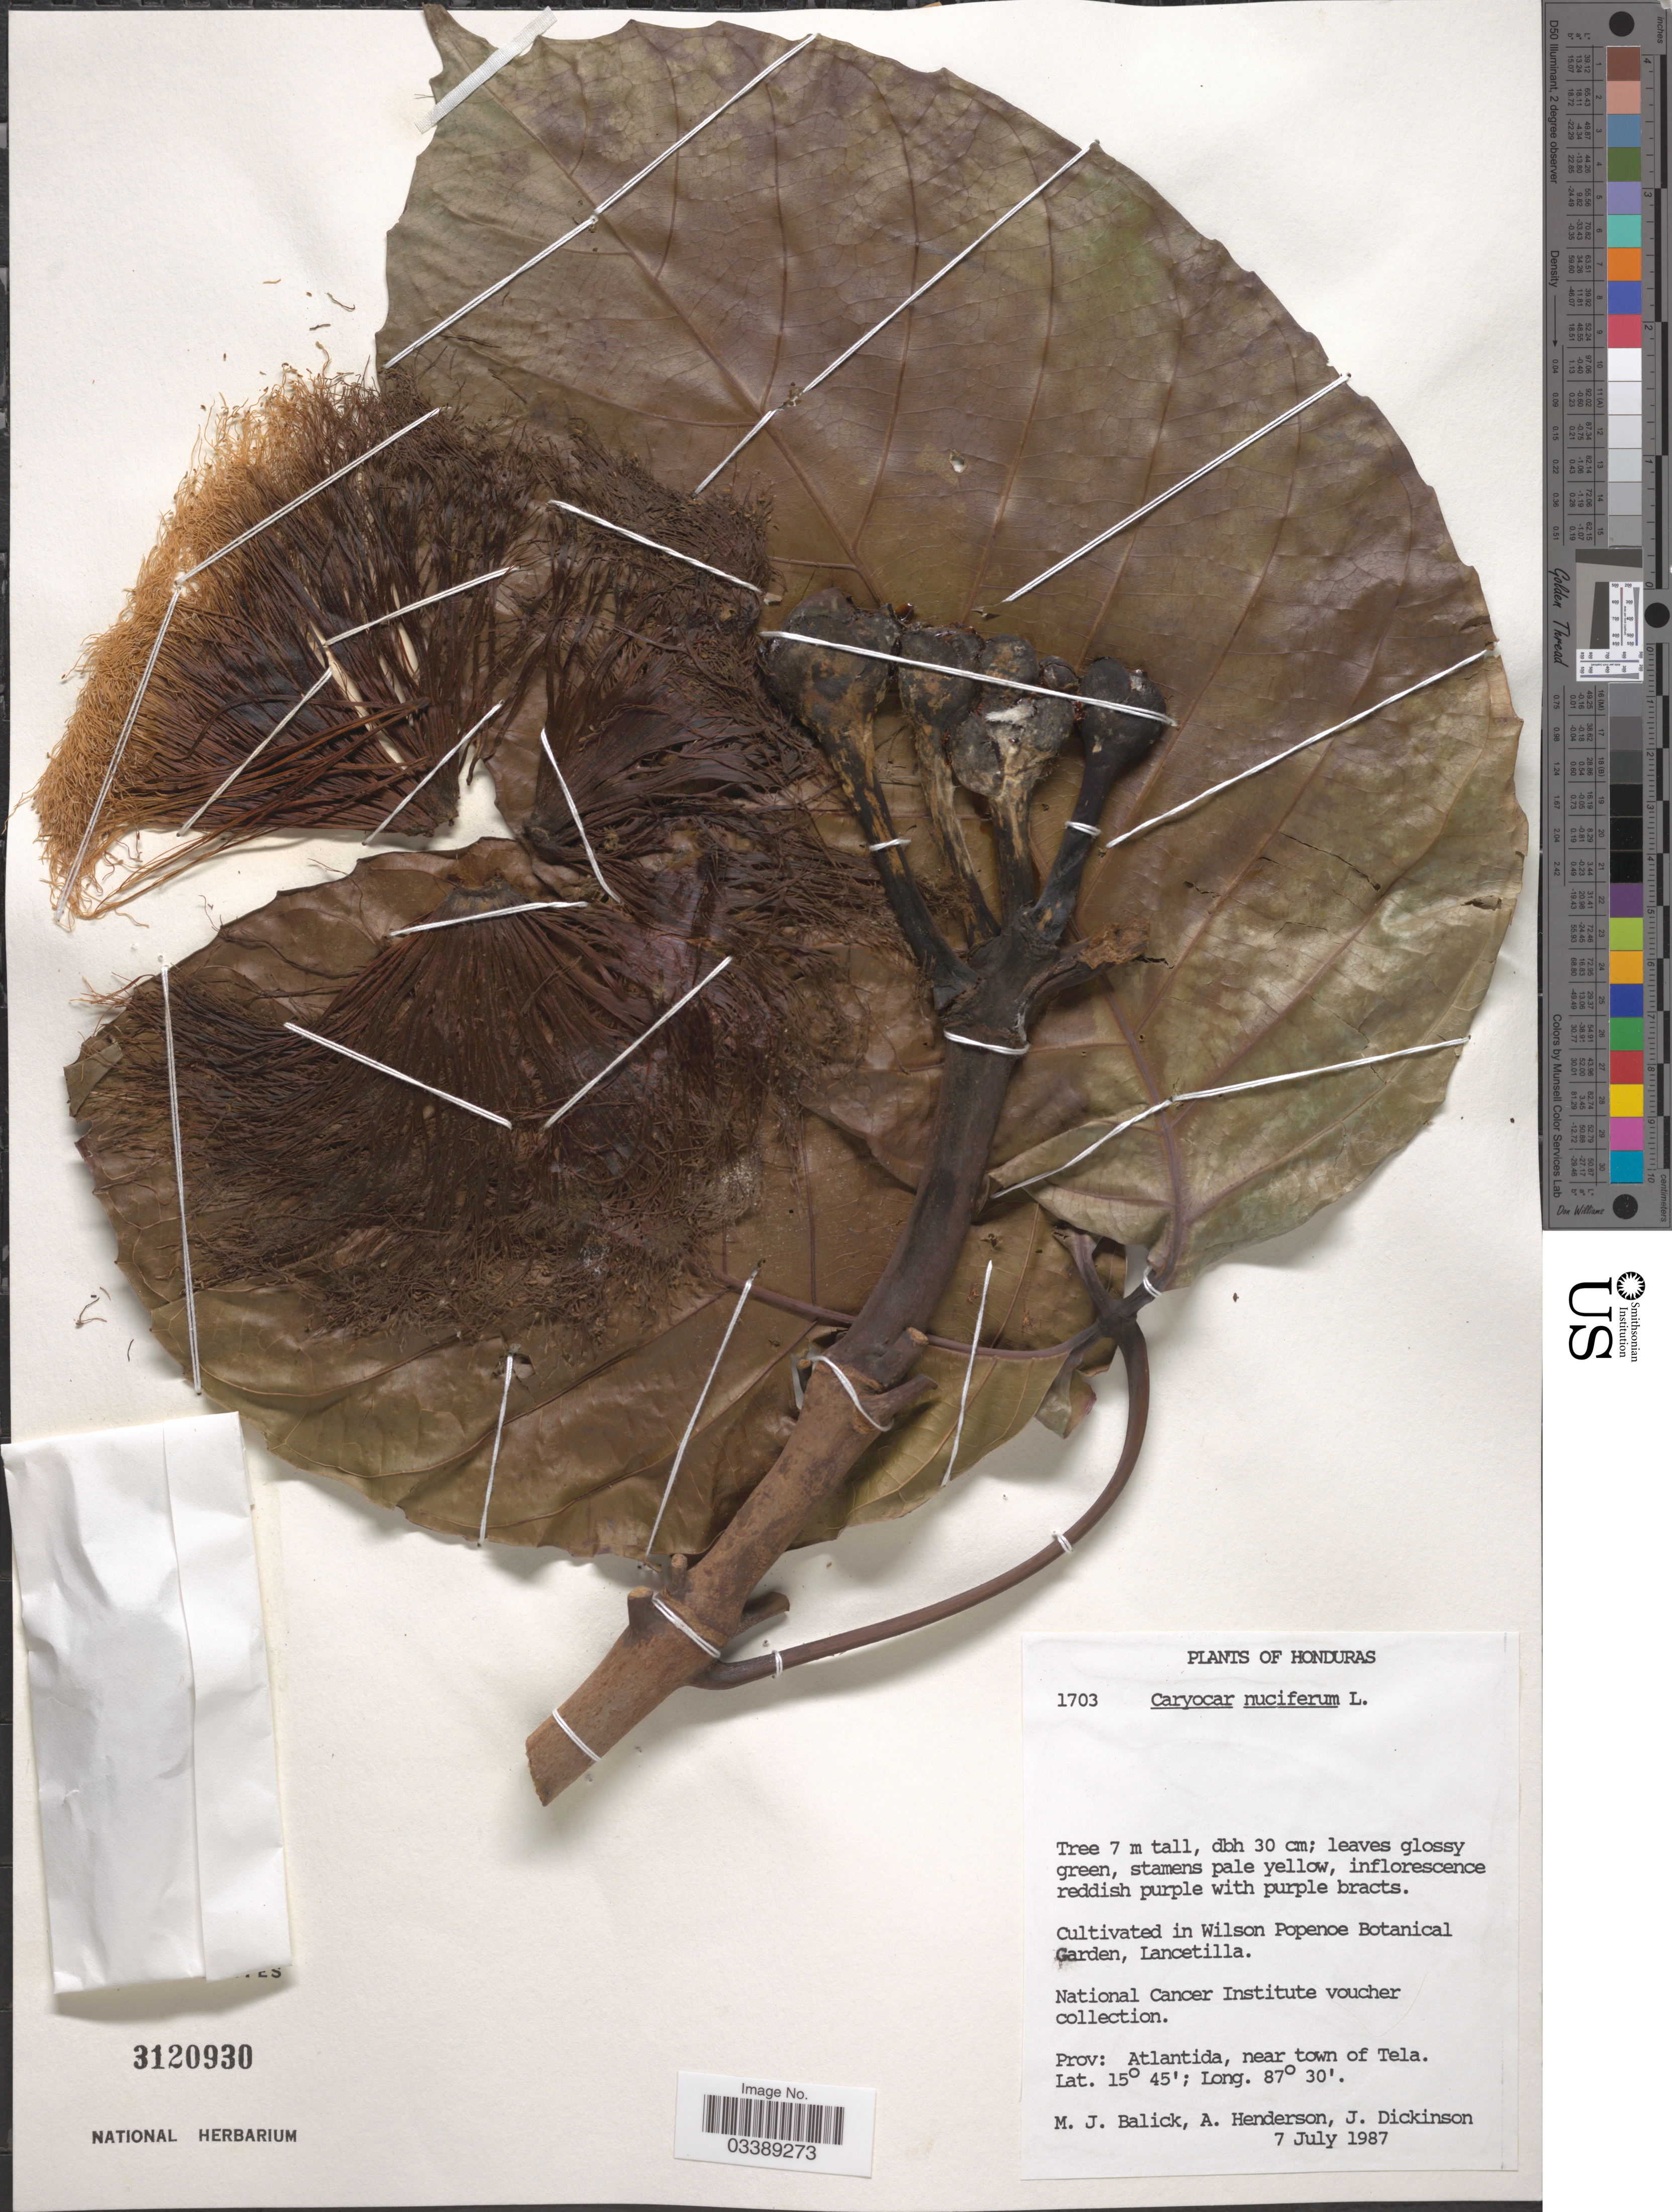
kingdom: Plantae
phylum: Tracheophyta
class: Magnoliopsida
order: Malpighiales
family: Caryocaraceae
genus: Caryocar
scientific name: Caryocar nuciferum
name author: L.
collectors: M. J. Balick, A. Henderson & J. Dickinson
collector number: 1703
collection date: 1987-07-07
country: Honduras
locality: Wilson Popenoe Botanical Garden, Lancetilla.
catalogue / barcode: US 3120930